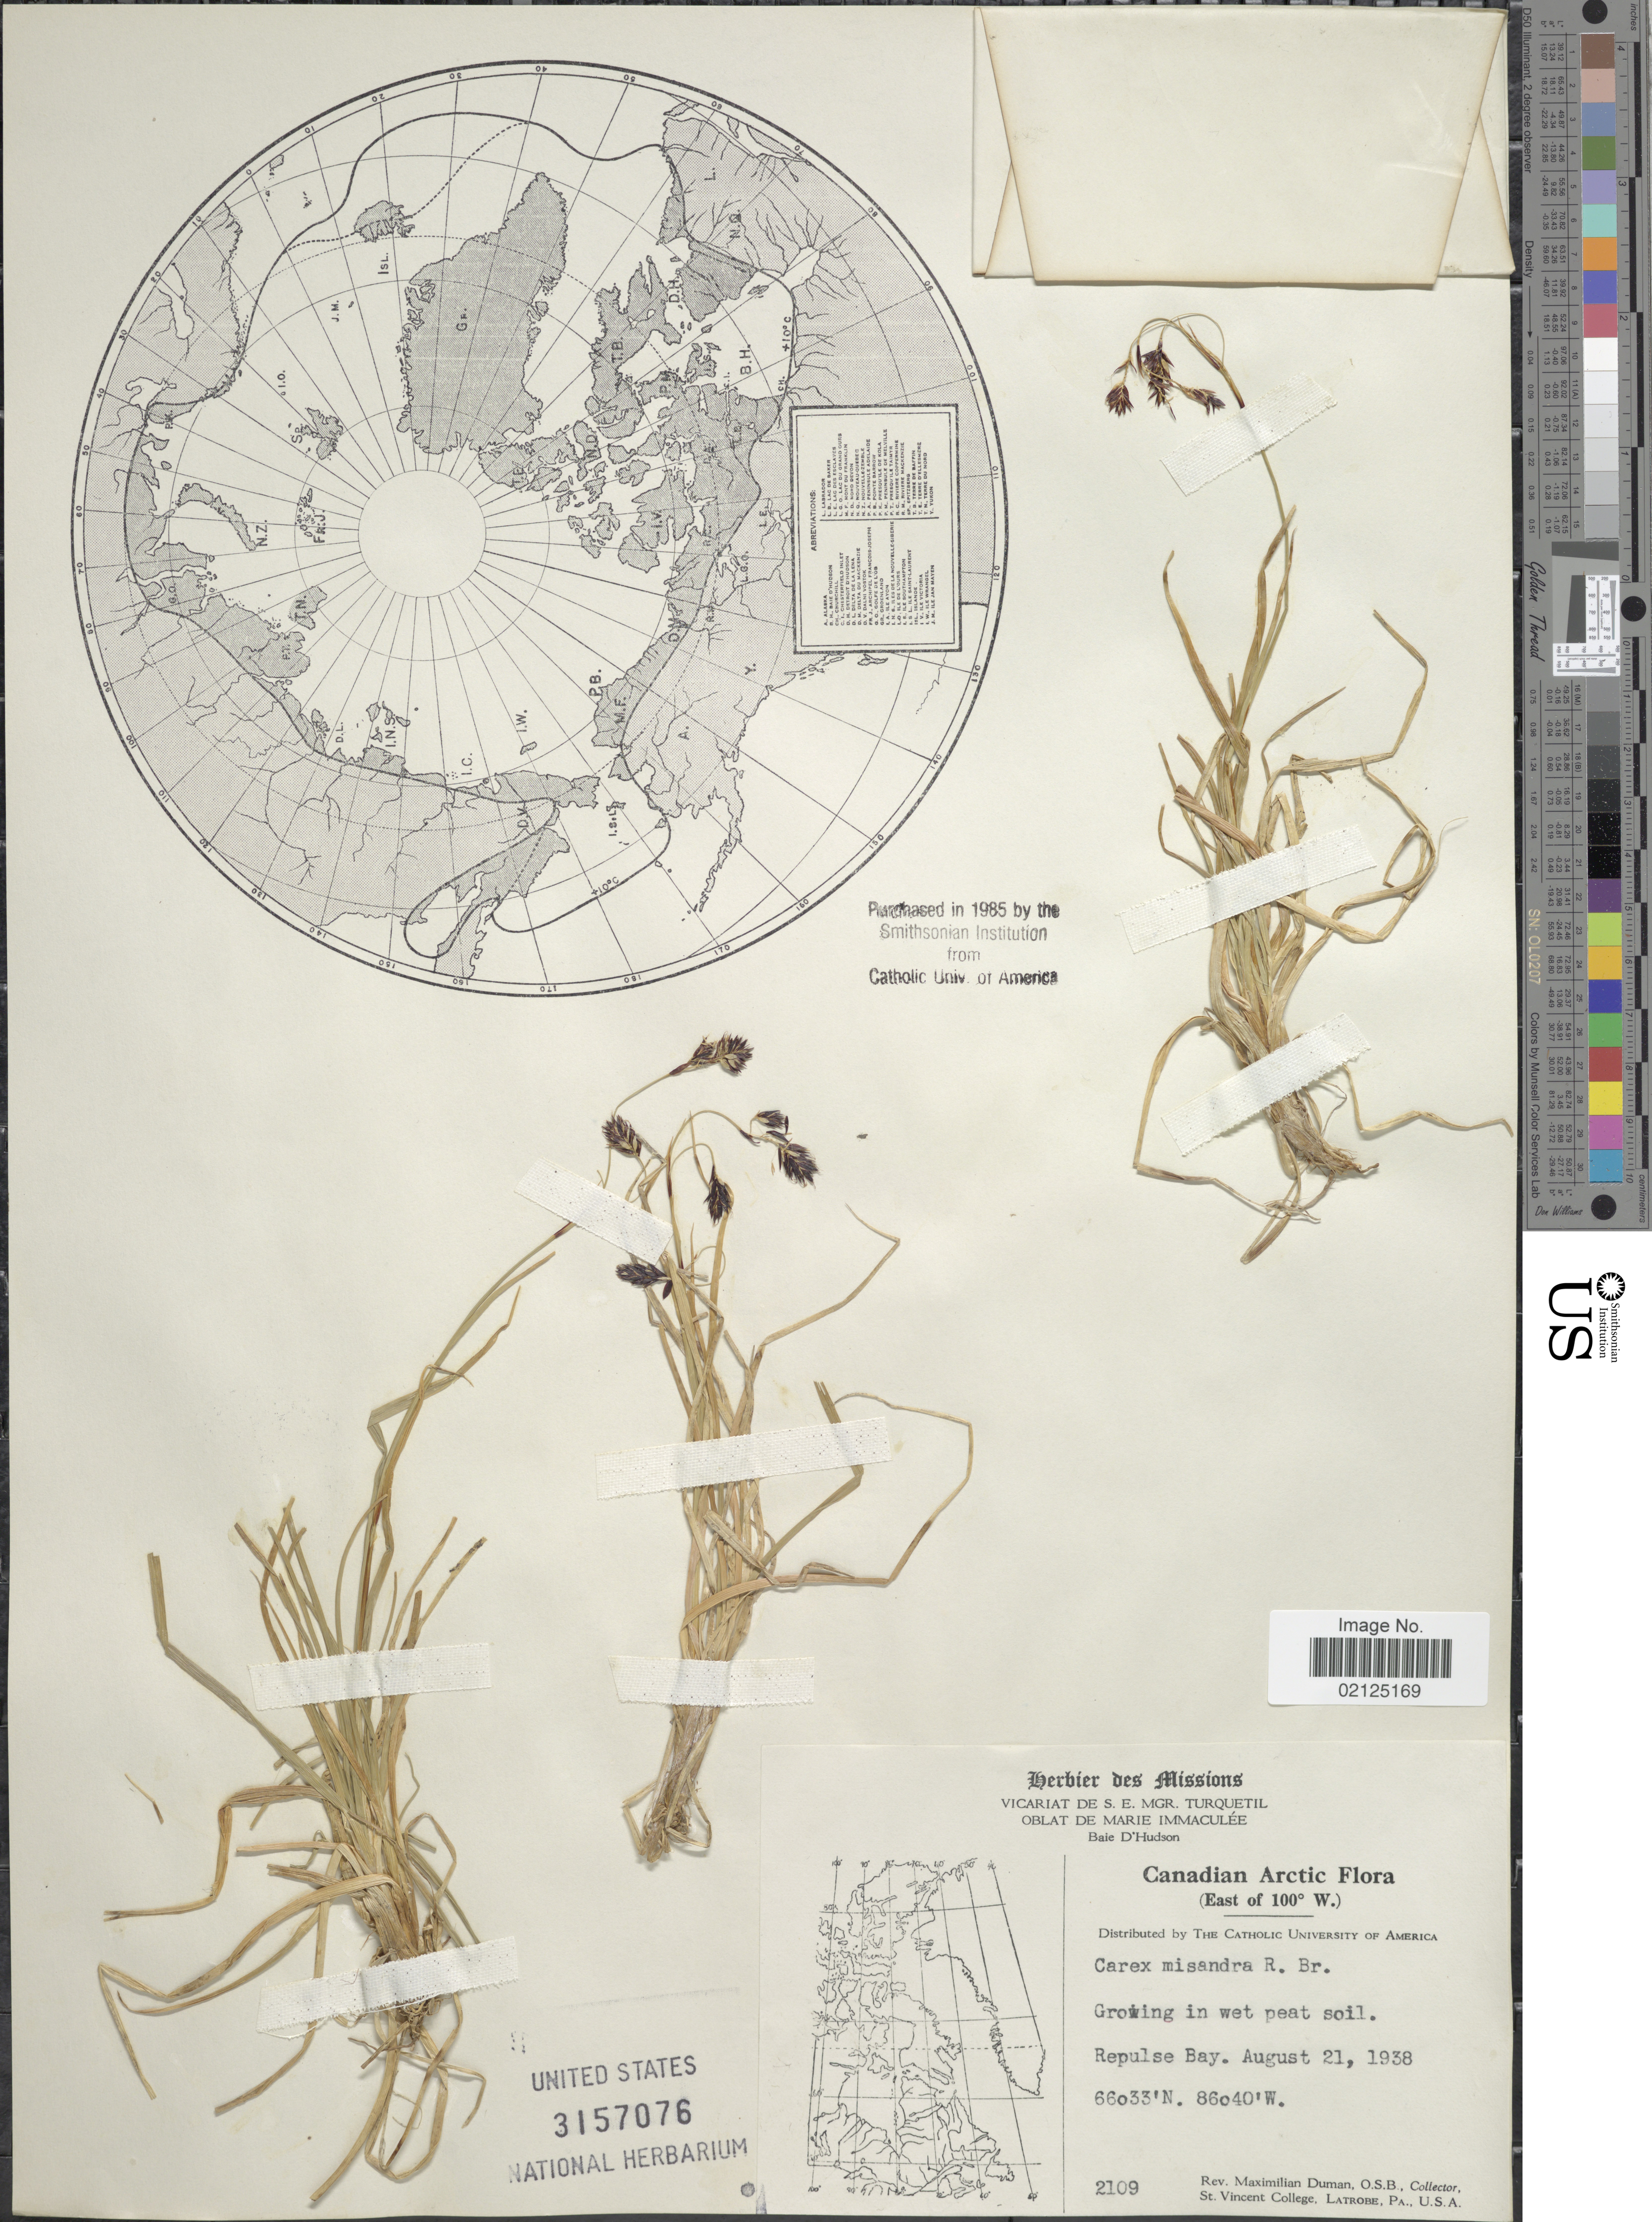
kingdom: Plantae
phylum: Tracheophyta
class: Liliopsida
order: Poales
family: Cyperaceae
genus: Carex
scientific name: Carex fuliginosa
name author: Schkuhr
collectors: M. Duman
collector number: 2109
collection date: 1938-08-21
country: Canada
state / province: Nunavut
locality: Canadian Arctic (East of 100° W.), Growing in wet peat soil, Repulse Bay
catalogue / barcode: US 3157076